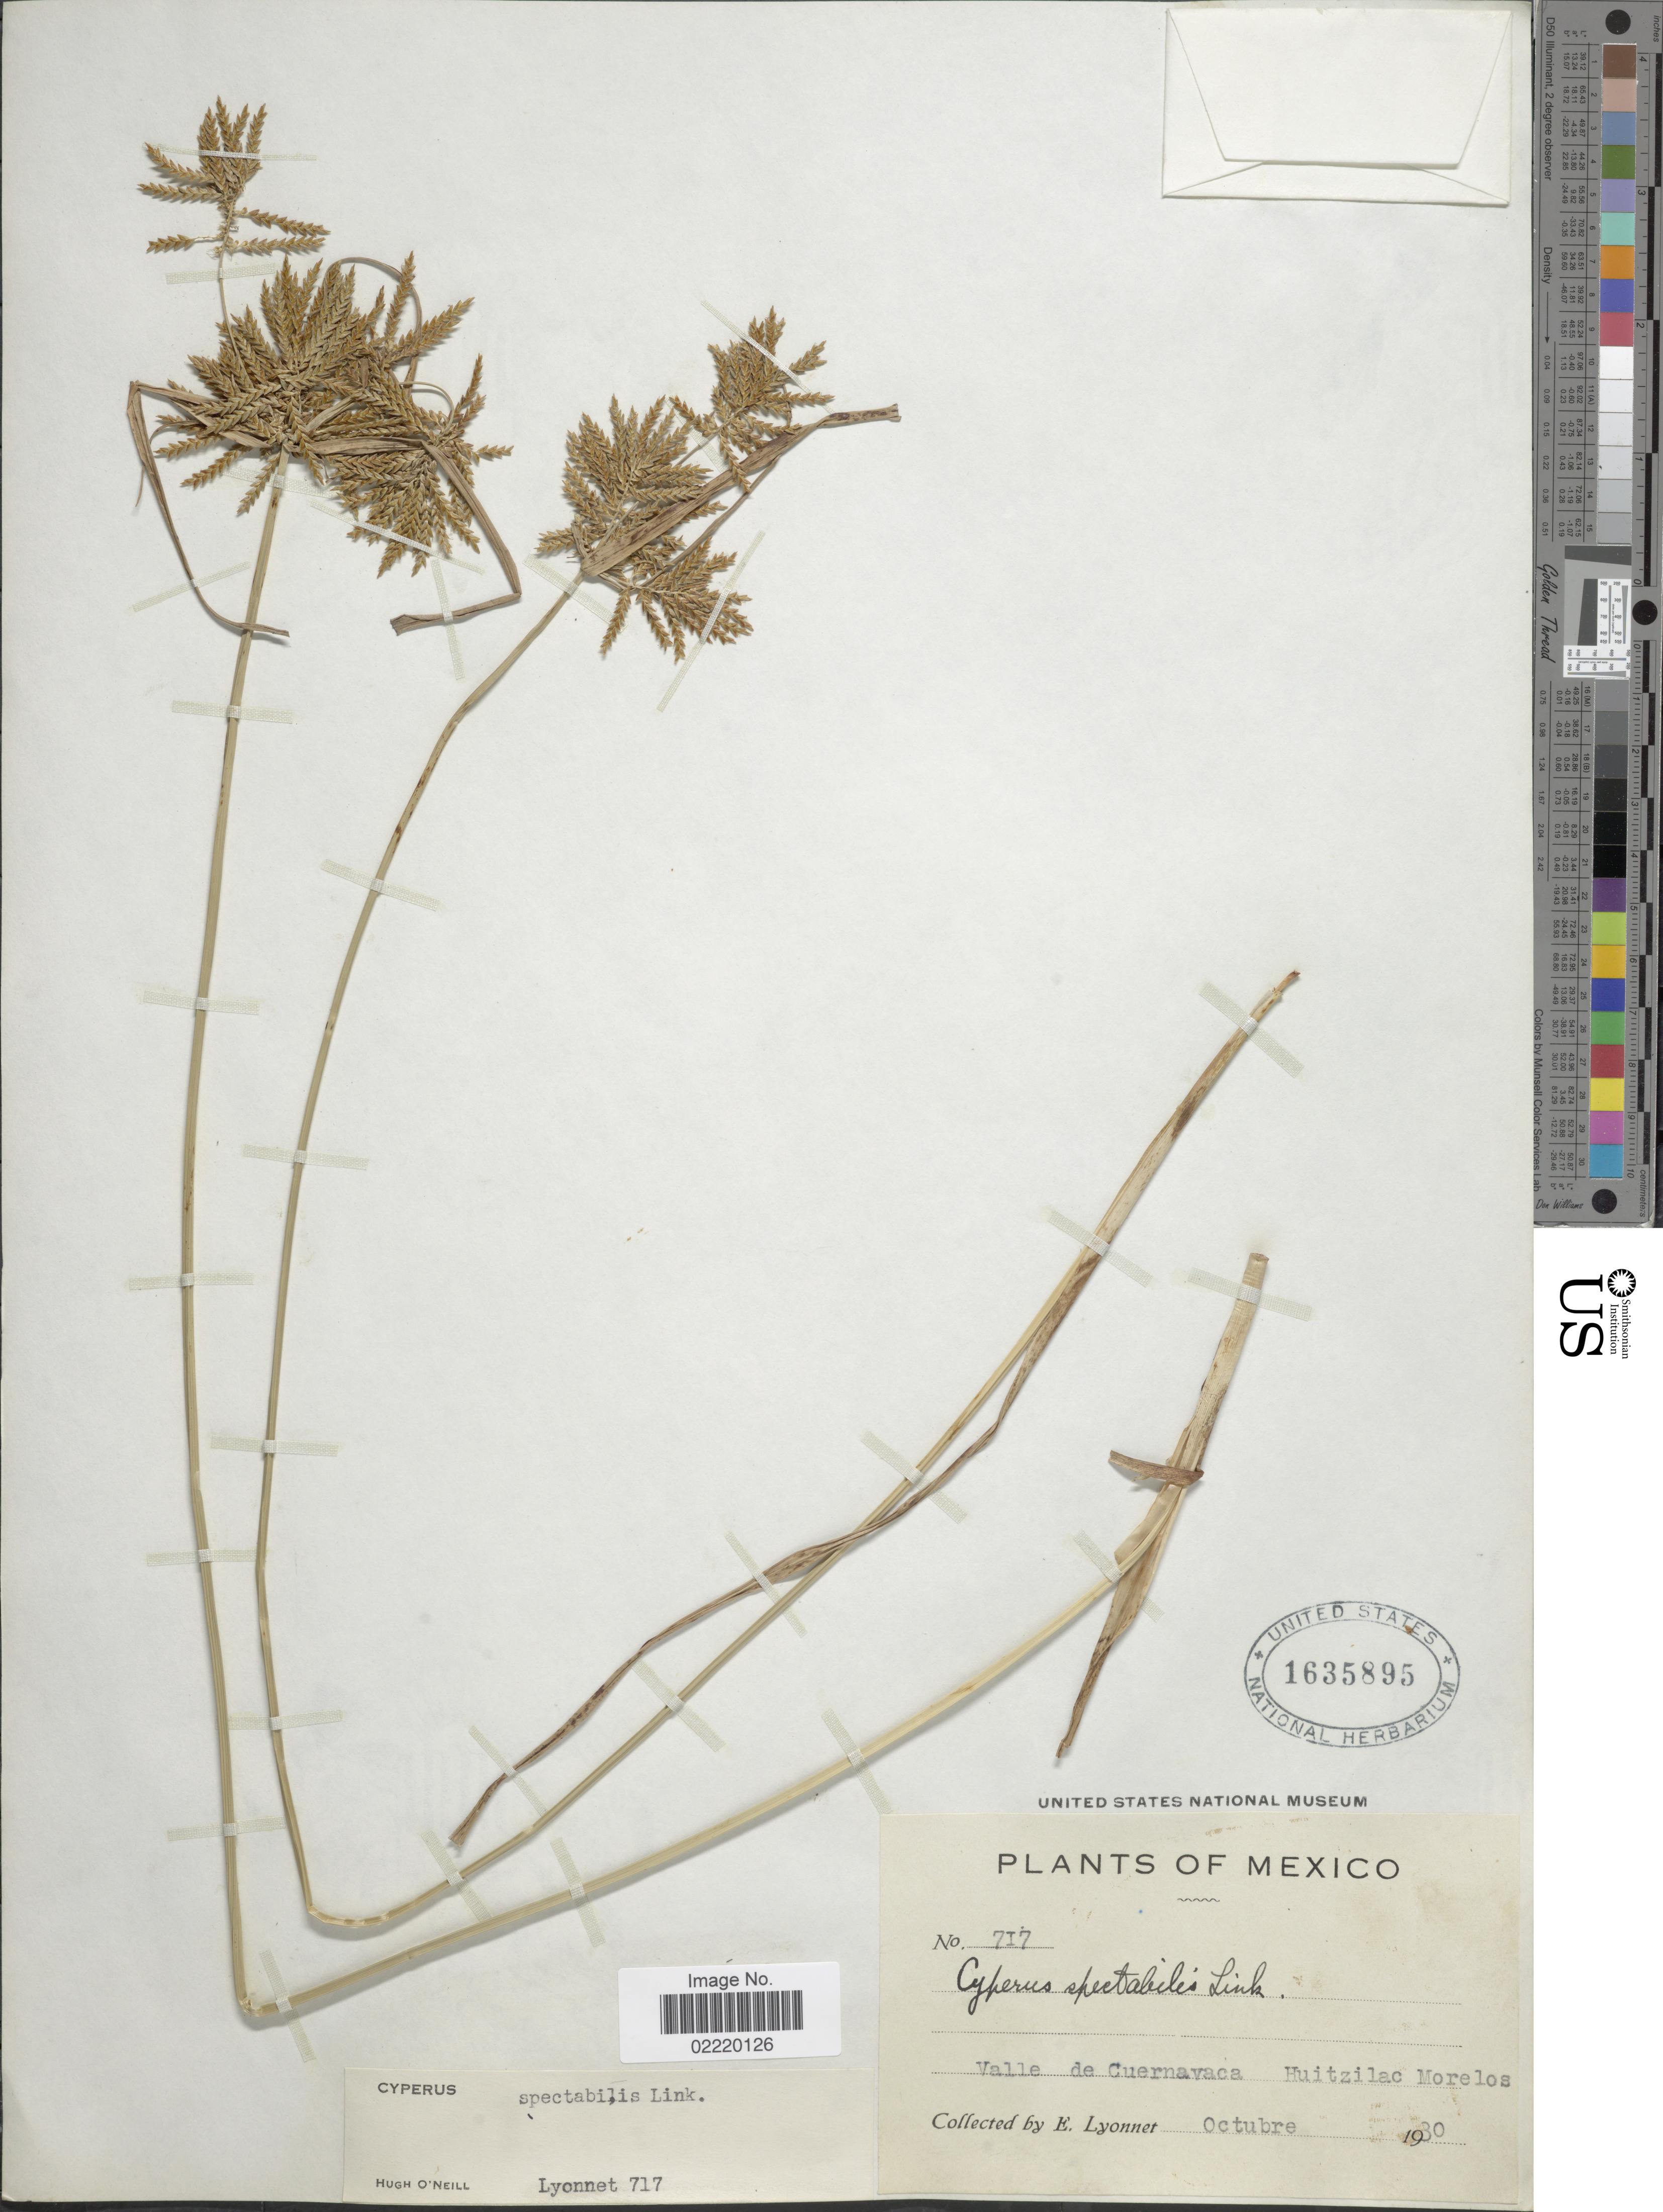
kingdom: Plantae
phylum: Tracheophyta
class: Liliopsida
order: Poales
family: Cyperaceae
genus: Cyperus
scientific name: Cyperus spectabilis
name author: Link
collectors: E. Lyonnet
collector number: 717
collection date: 1930-10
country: Mexico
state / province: Morelos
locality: Valle de Cuernavaca, Huitzilac Morelos.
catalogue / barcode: US 1635895